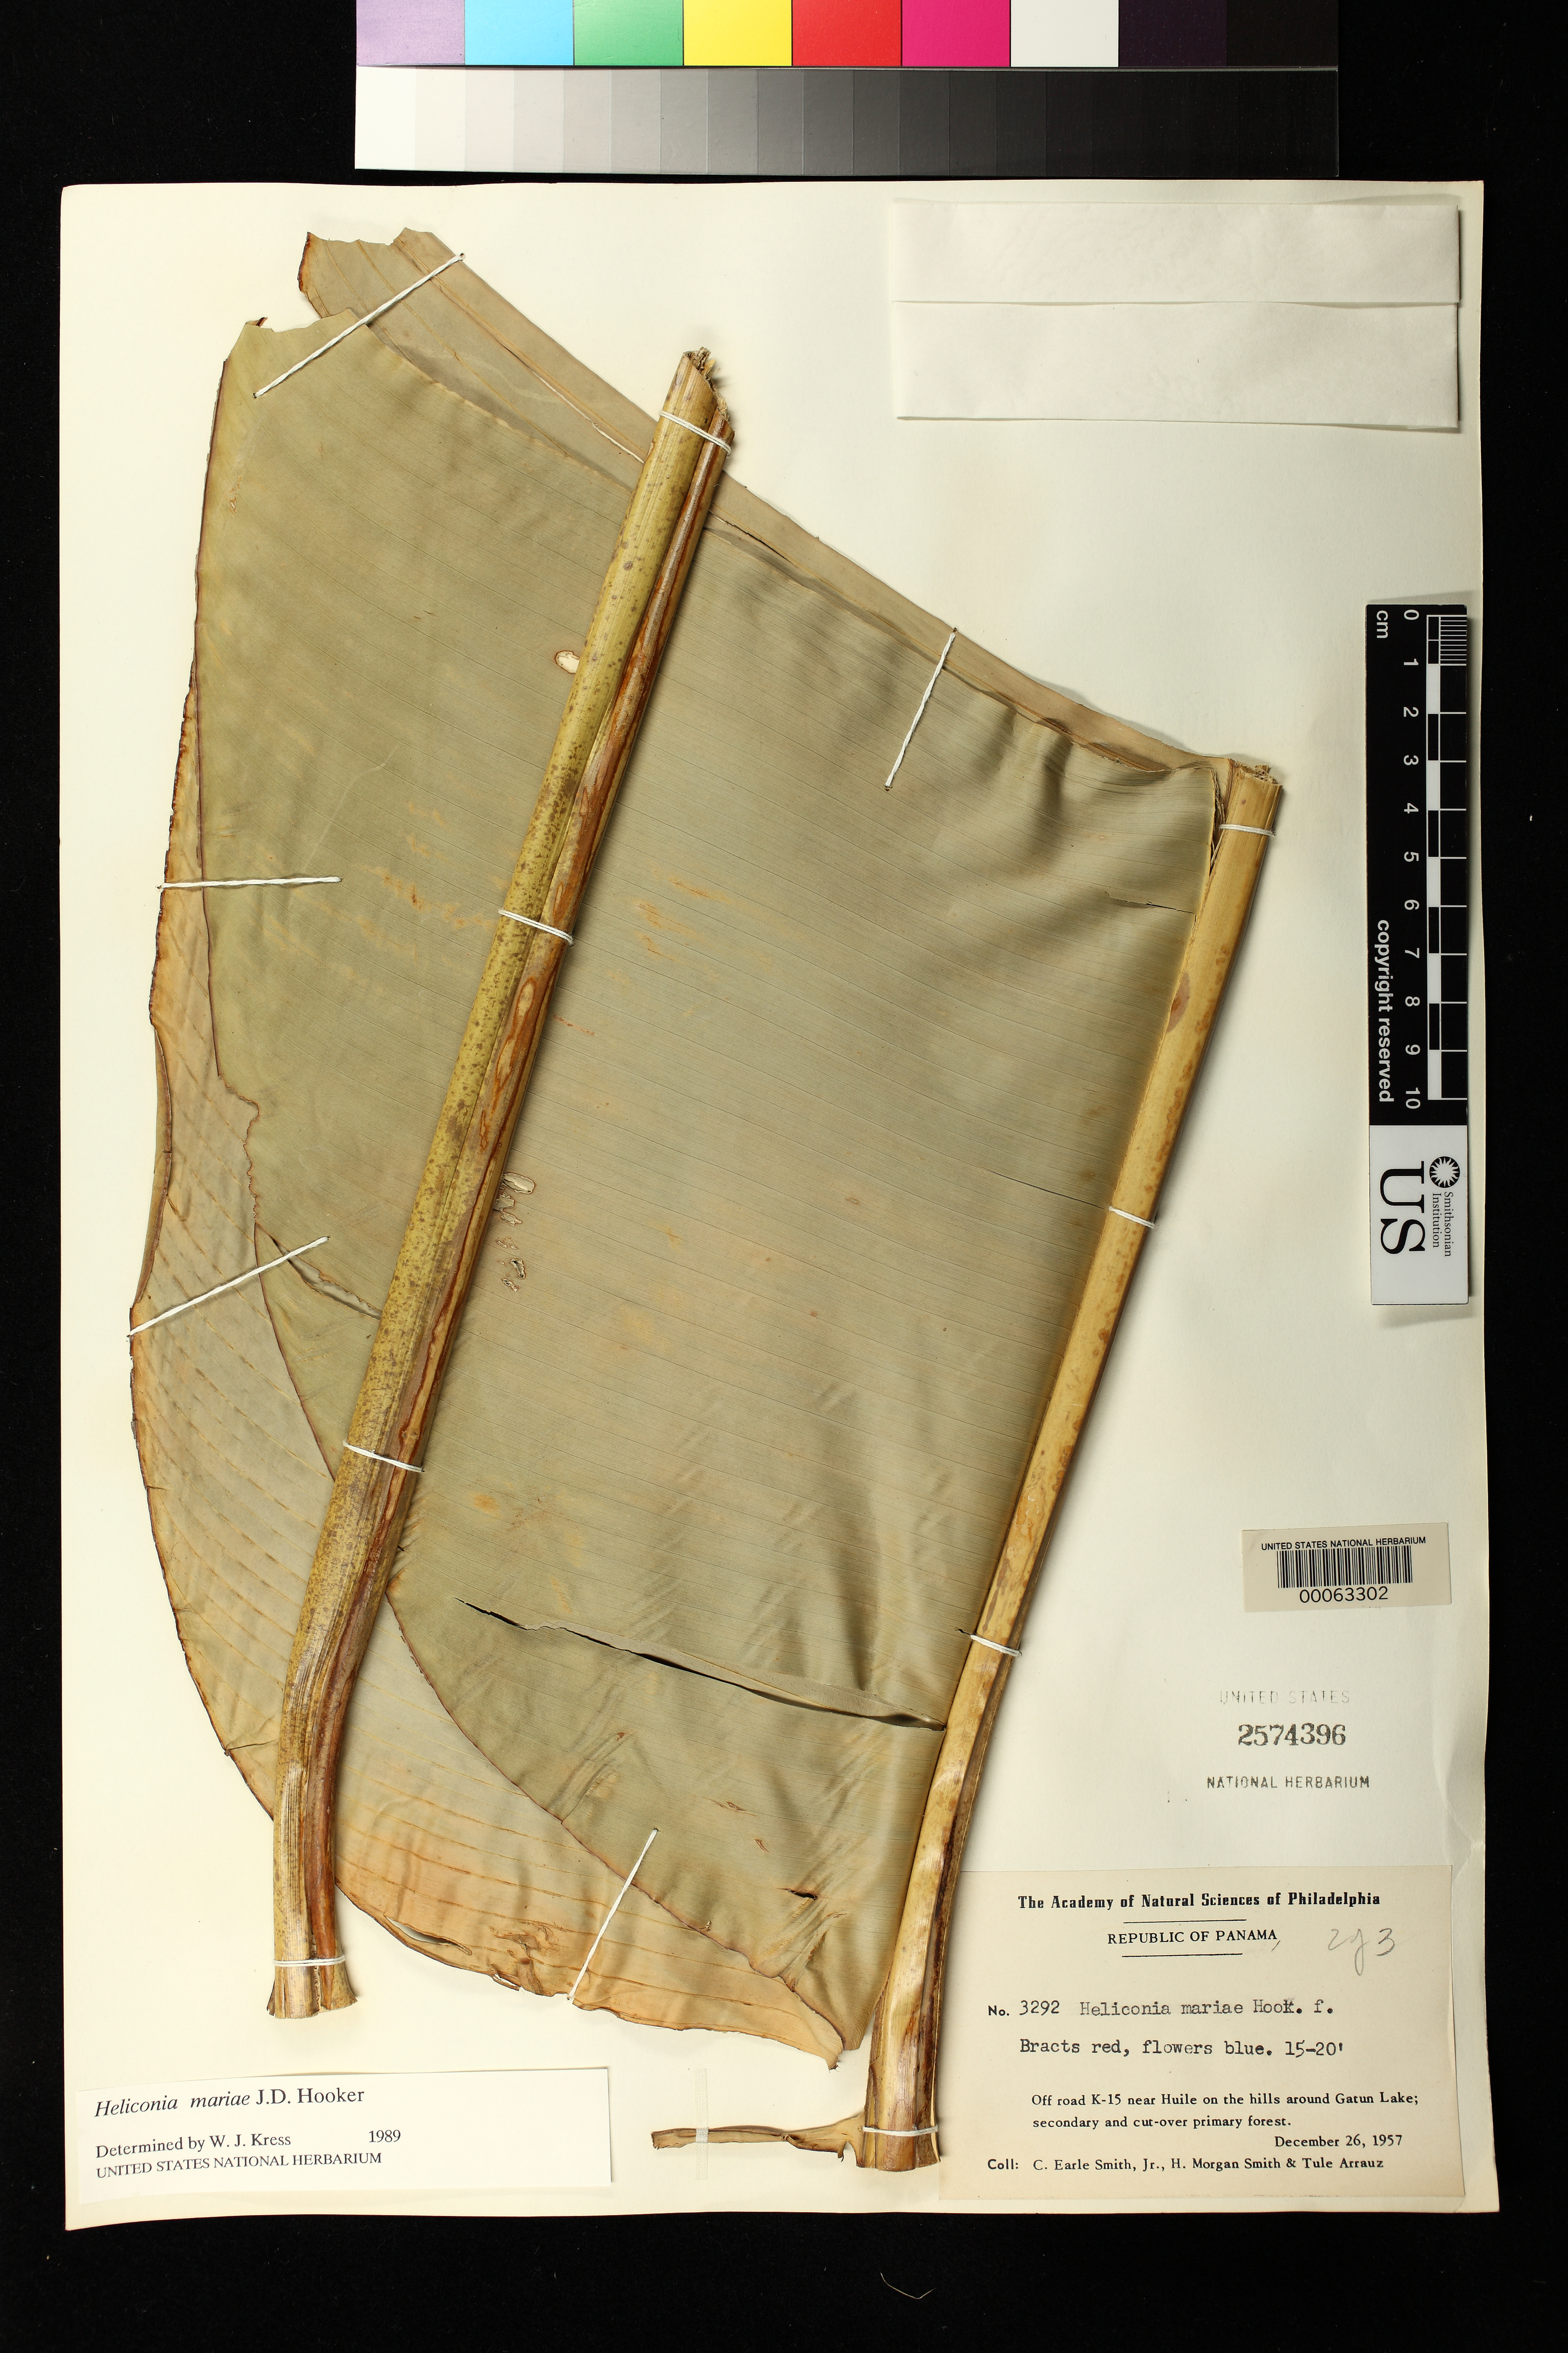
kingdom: Plantae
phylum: Tracheophyta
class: Liliopsida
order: Zingiberales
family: Heliconiaceae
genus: Heliconia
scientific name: Heliconia mariae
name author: Hook. f.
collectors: C. E. Smith Jr. & H. M. Smith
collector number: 3292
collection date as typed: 26 Dec 1957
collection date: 1957-12-26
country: Panama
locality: Off road k-15 near Huile on hills around Gatun Lake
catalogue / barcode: US 2574396